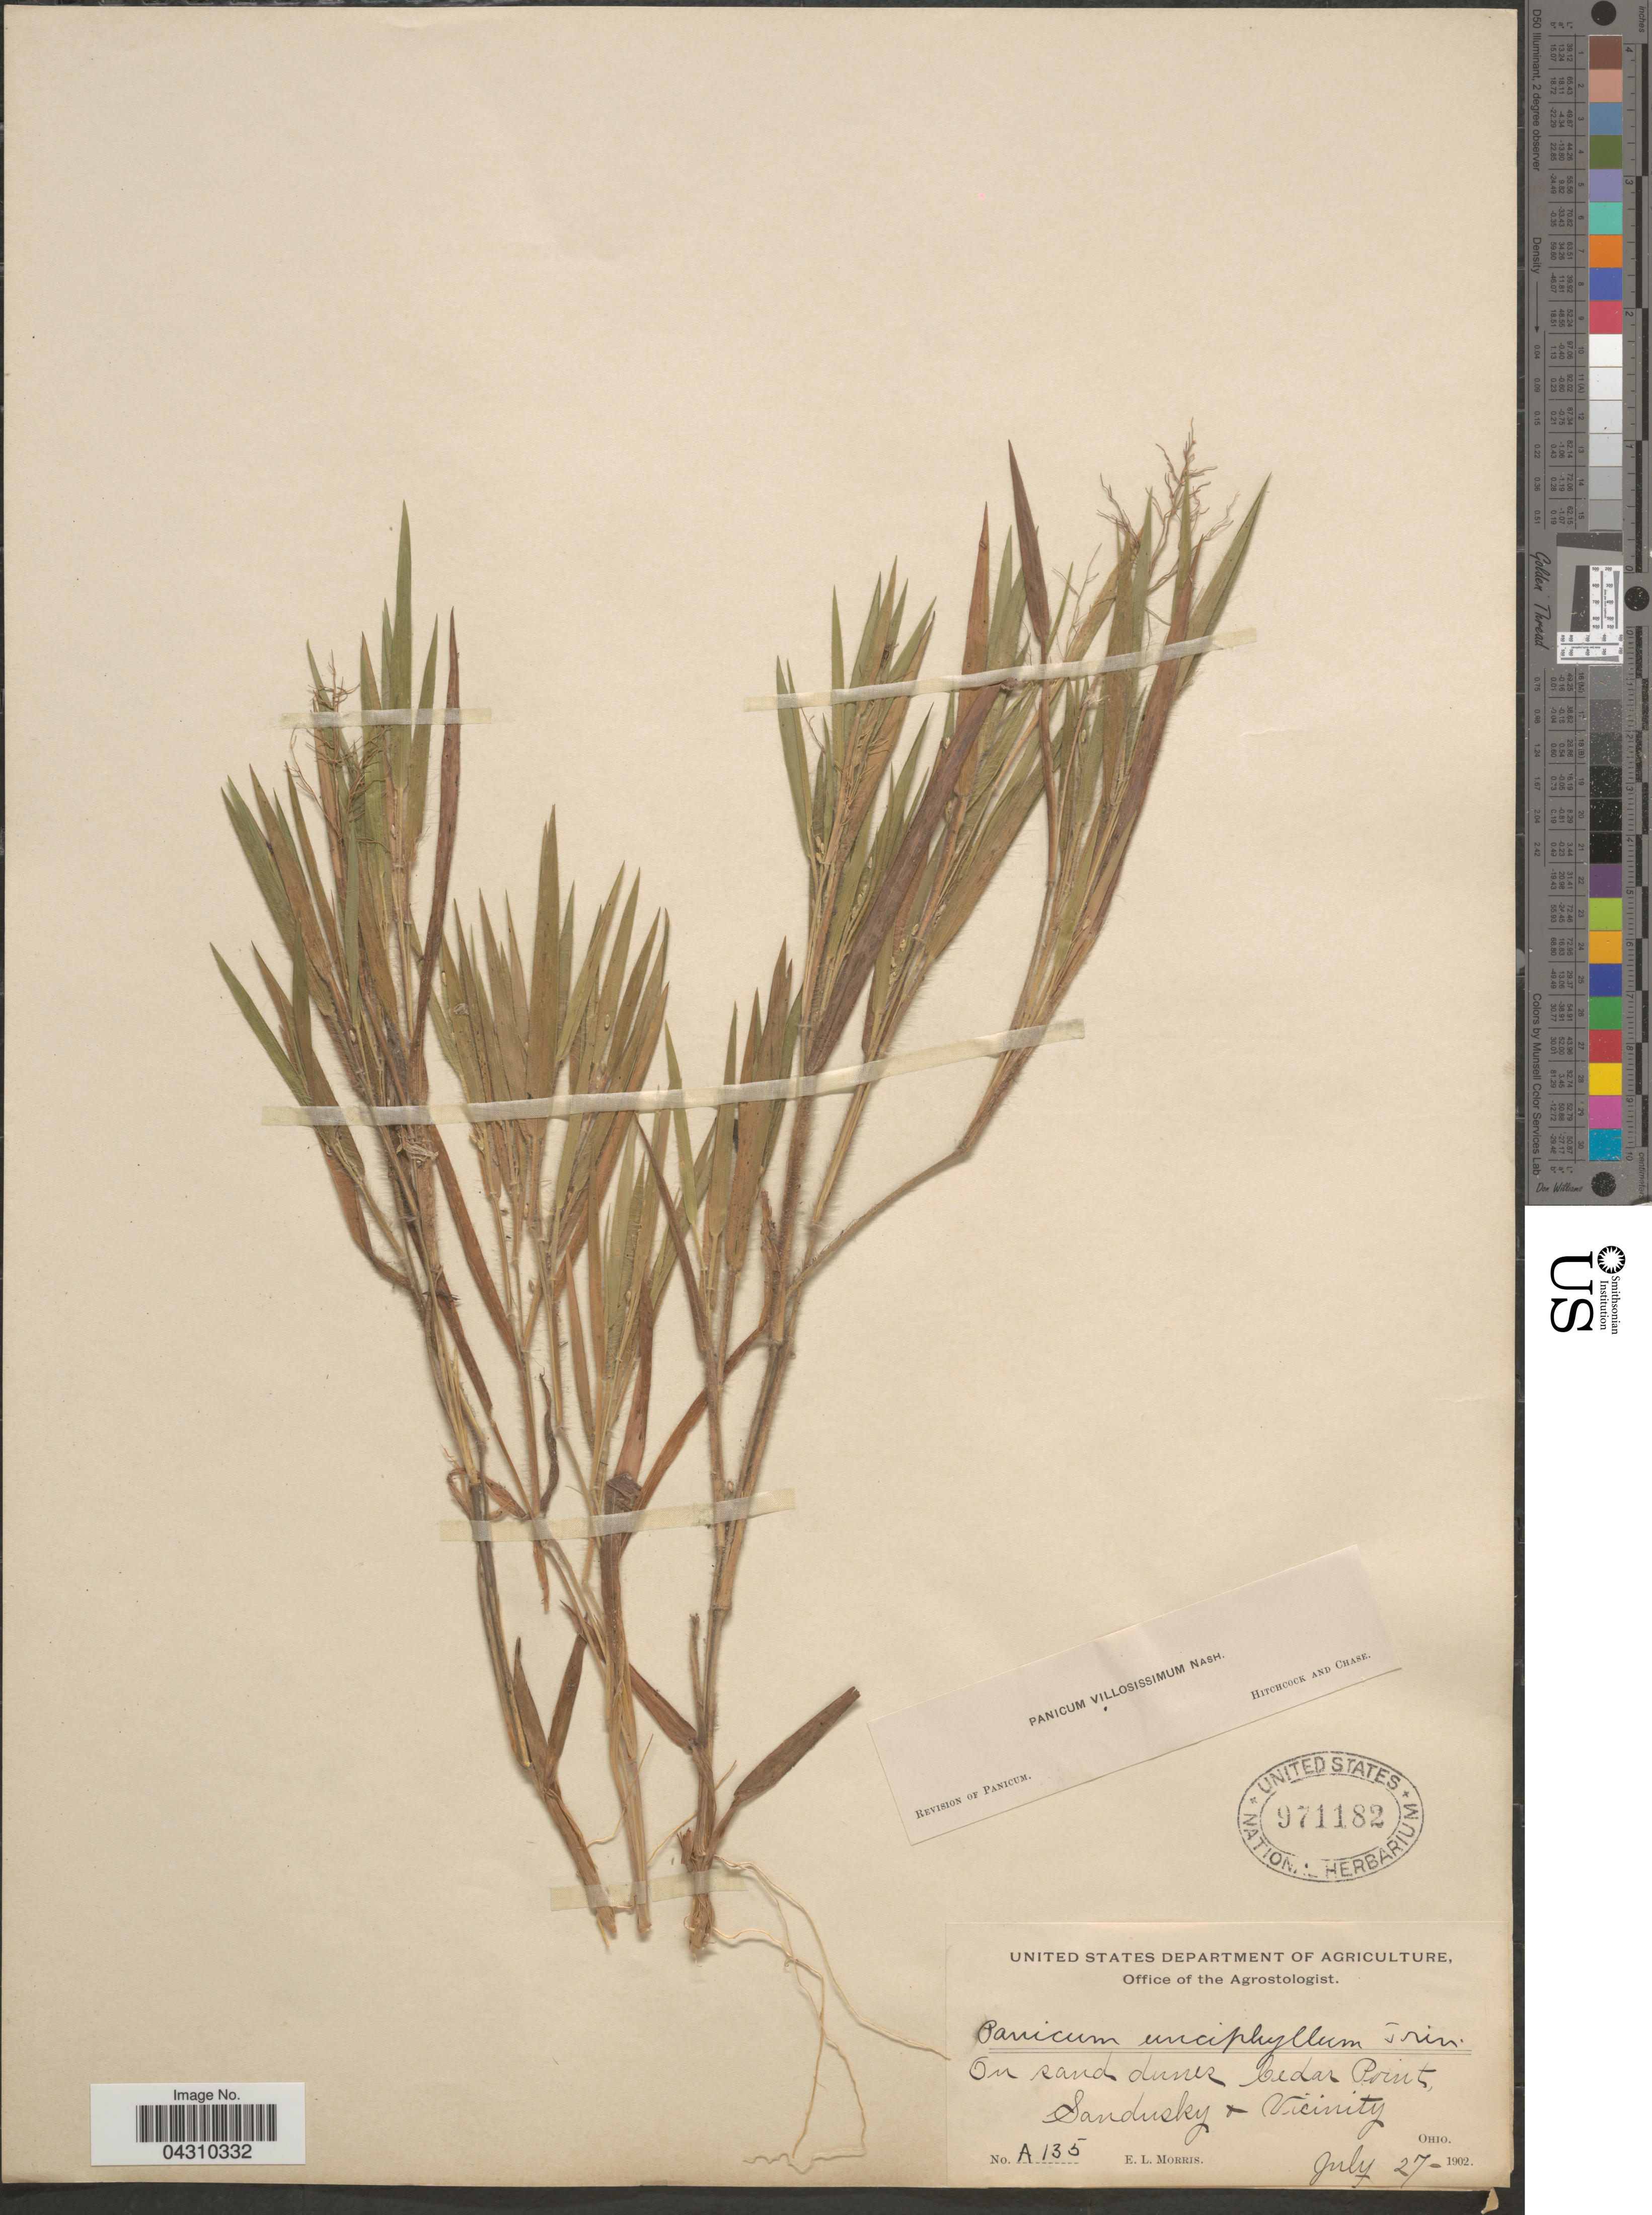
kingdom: Plantae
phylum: Tracheophyta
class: Liliopsida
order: Poales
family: Poaceae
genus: Dichanthelium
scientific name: Dichanthelium acuminatum var. acuminatum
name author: (Sw.) Gould & C.A. Clark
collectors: E. Morris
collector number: A135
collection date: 1902-07-27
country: United States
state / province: Ohio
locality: On sand dunes Cedar Point, Sandusky & Vicinity.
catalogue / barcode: US 971182